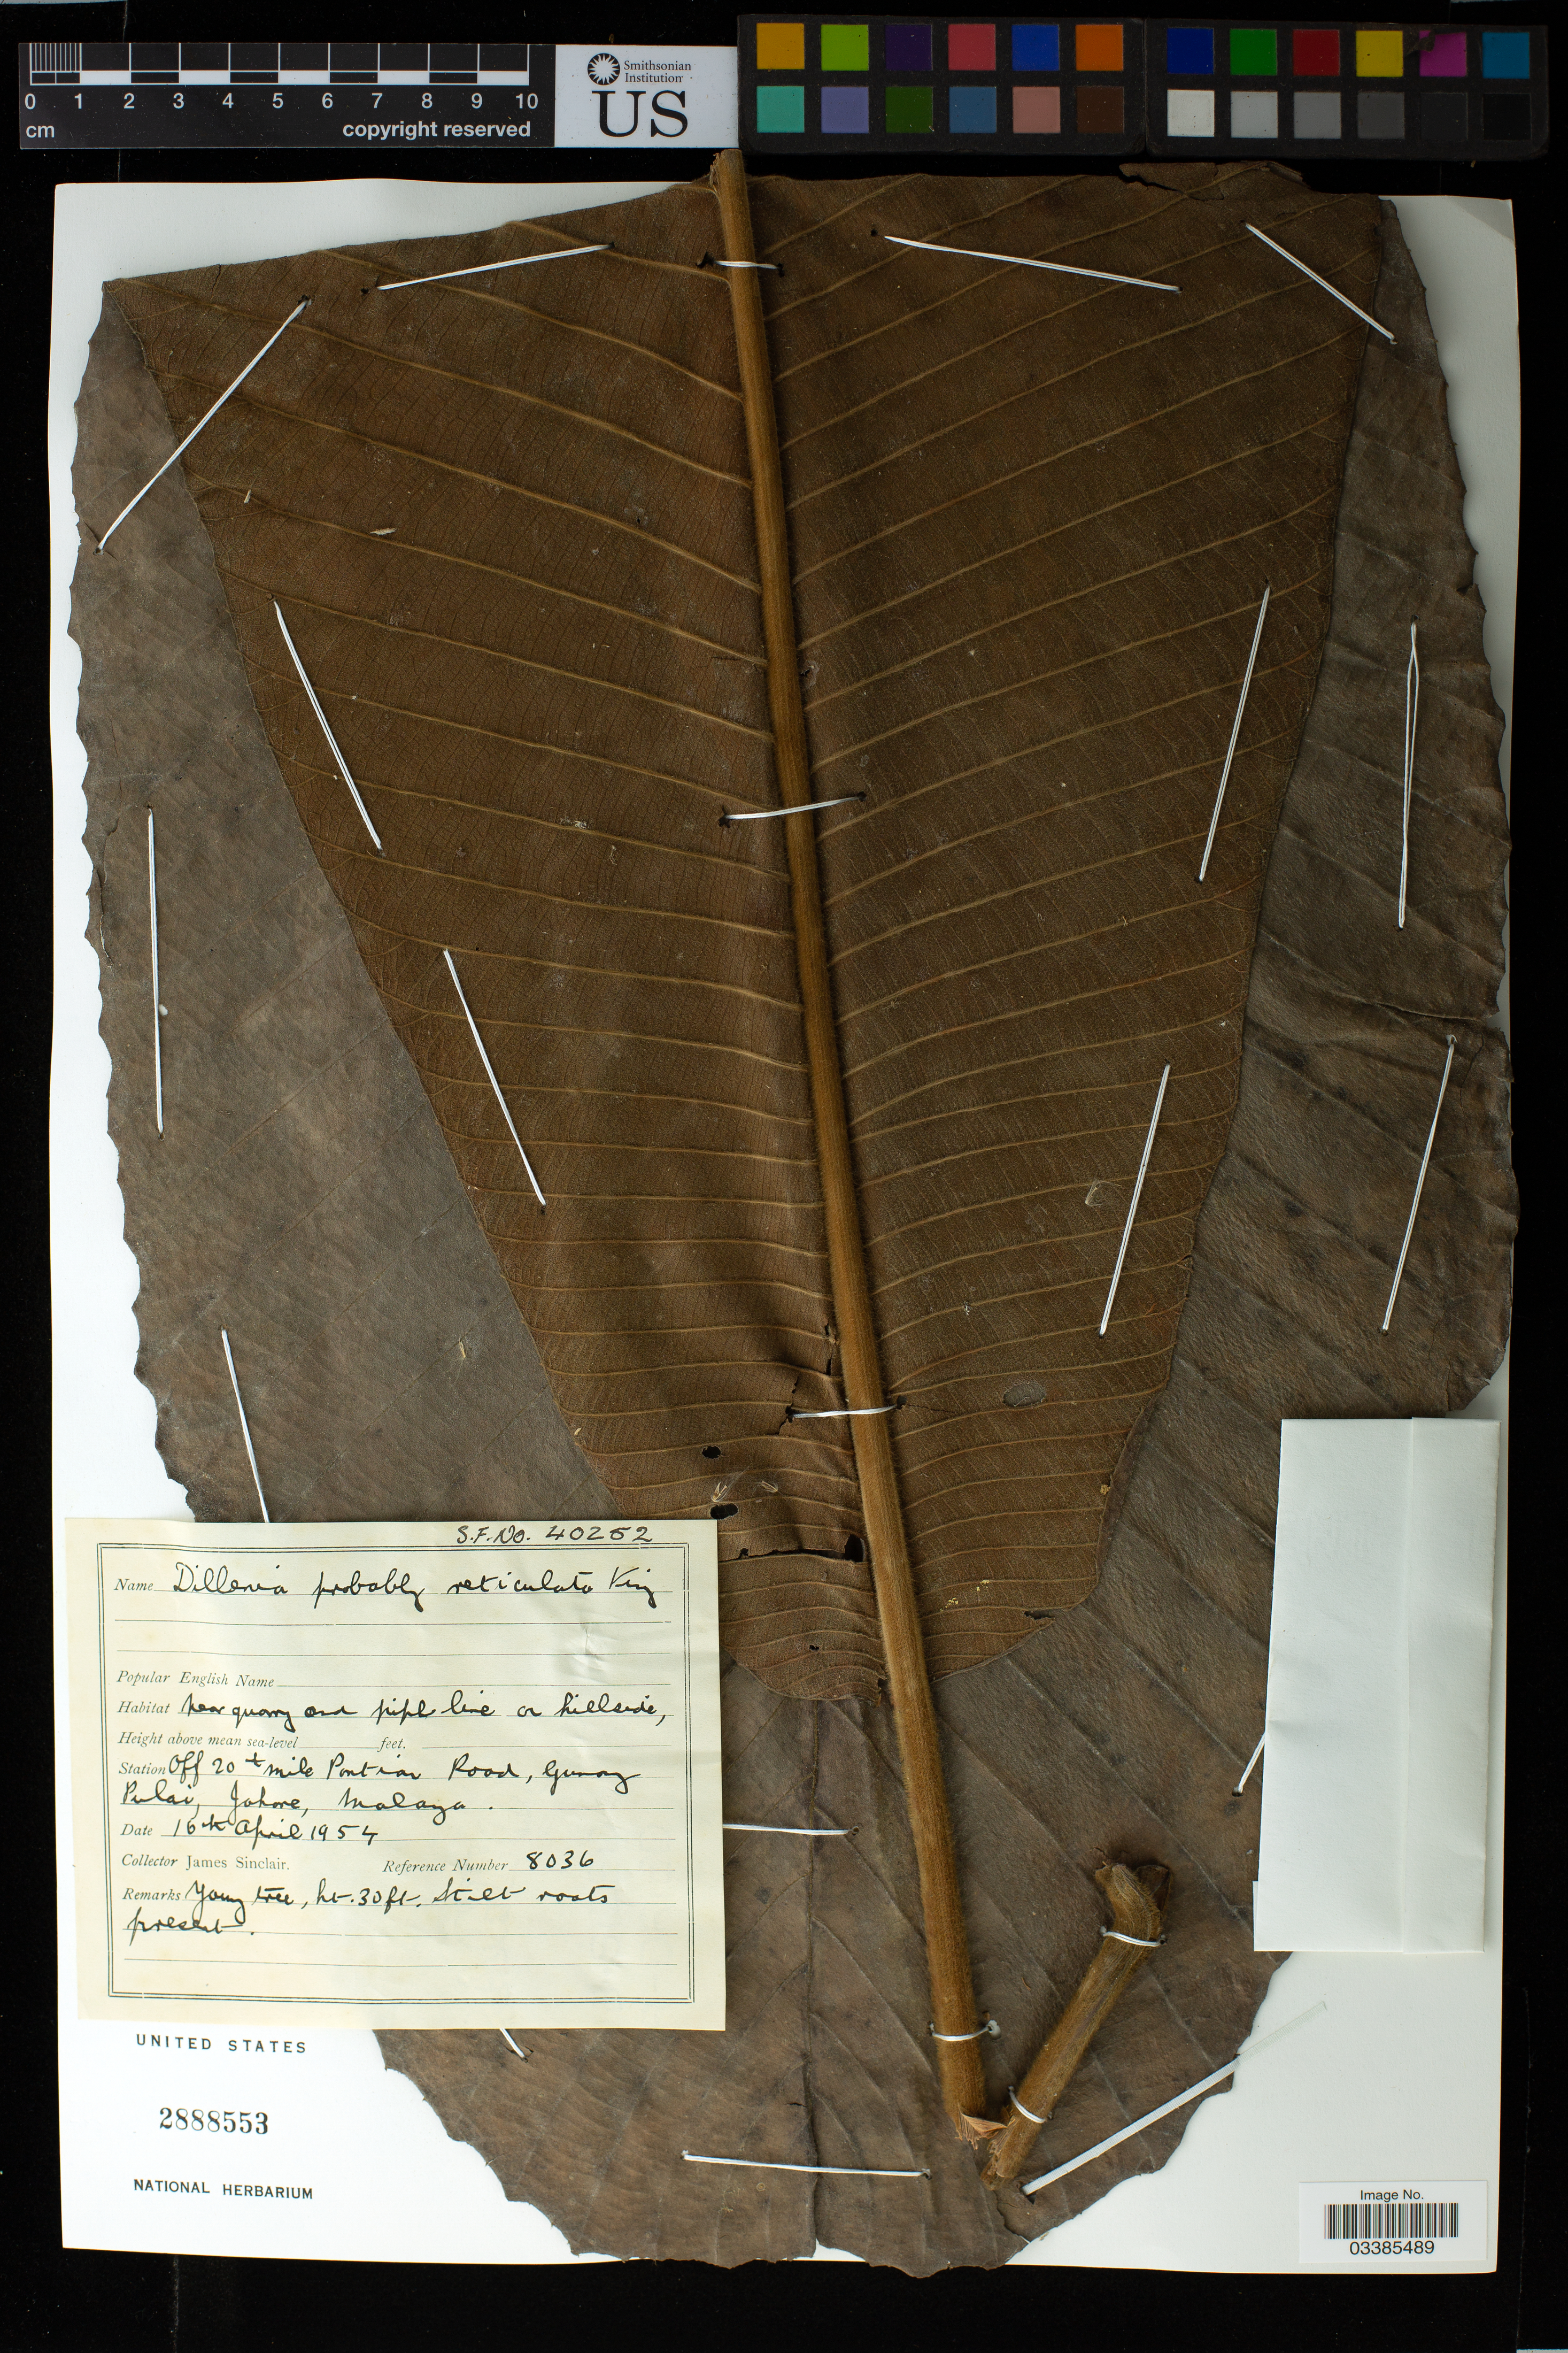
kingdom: Plantae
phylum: Tracheophyta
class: Magnoliopsida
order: Dilleniales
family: Dilleniaceae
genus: Dillenia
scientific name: Dillenia reticulata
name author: King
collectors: J. Sinclair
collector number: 40252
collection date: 1954-04-16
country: Malaysia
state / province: Johor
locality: Station: off 20 th mile Portion Road, Gunung Pulai, Johore, Malaya.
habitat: near quarry and pipeline on hillside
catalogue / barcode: US 2888553